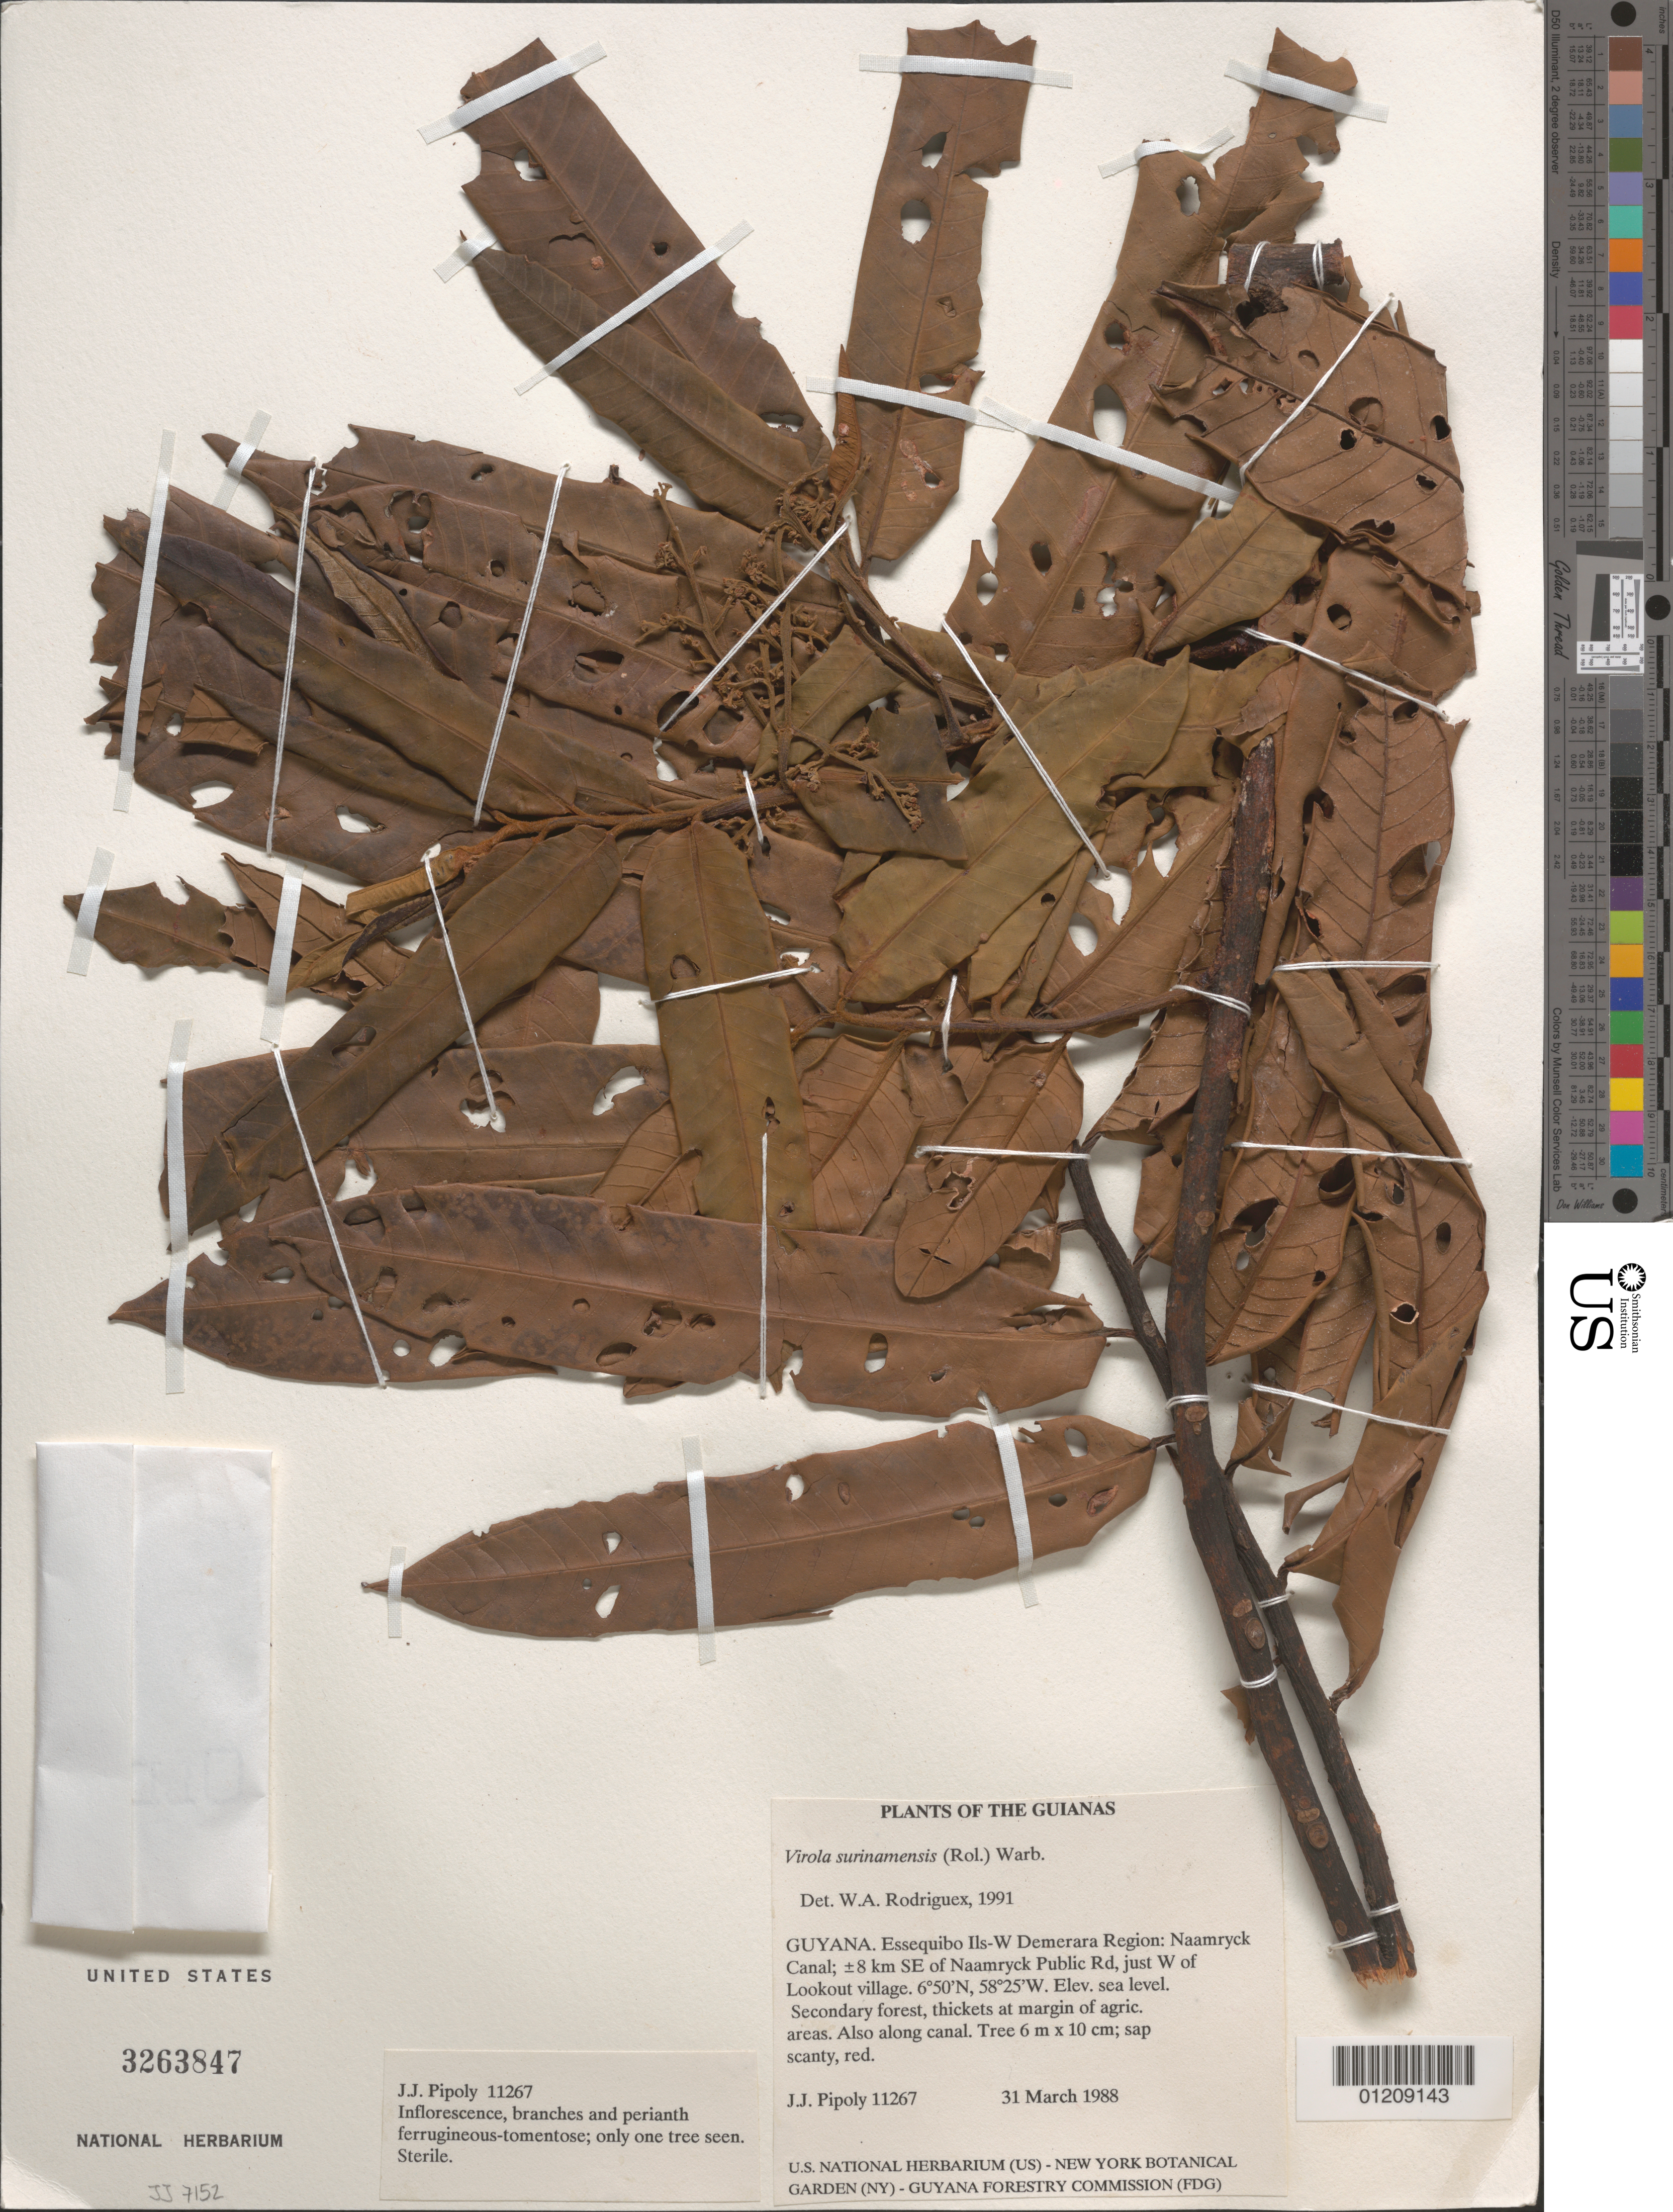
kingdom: Plantae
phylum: Tracheophyta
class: Magnoliopsida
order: Magnoliales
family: Myristicaceae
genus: Virola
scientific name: Virola surinamensis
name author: (Rol.) Warb.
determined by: Rodrigues, W. A.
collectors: J. J. Pipoly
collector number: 11267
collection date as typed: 31 March 1987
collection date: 1987-03-31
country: Guyana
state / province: Essequibo Isl-W. Demerara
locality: Naamryck Canal; ±8 km SE of Naamryck Public Rd, just W of Lookout village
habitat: Secondary forest, thickets at margin of agric. areas. Also along canal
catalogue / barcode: US 3263847